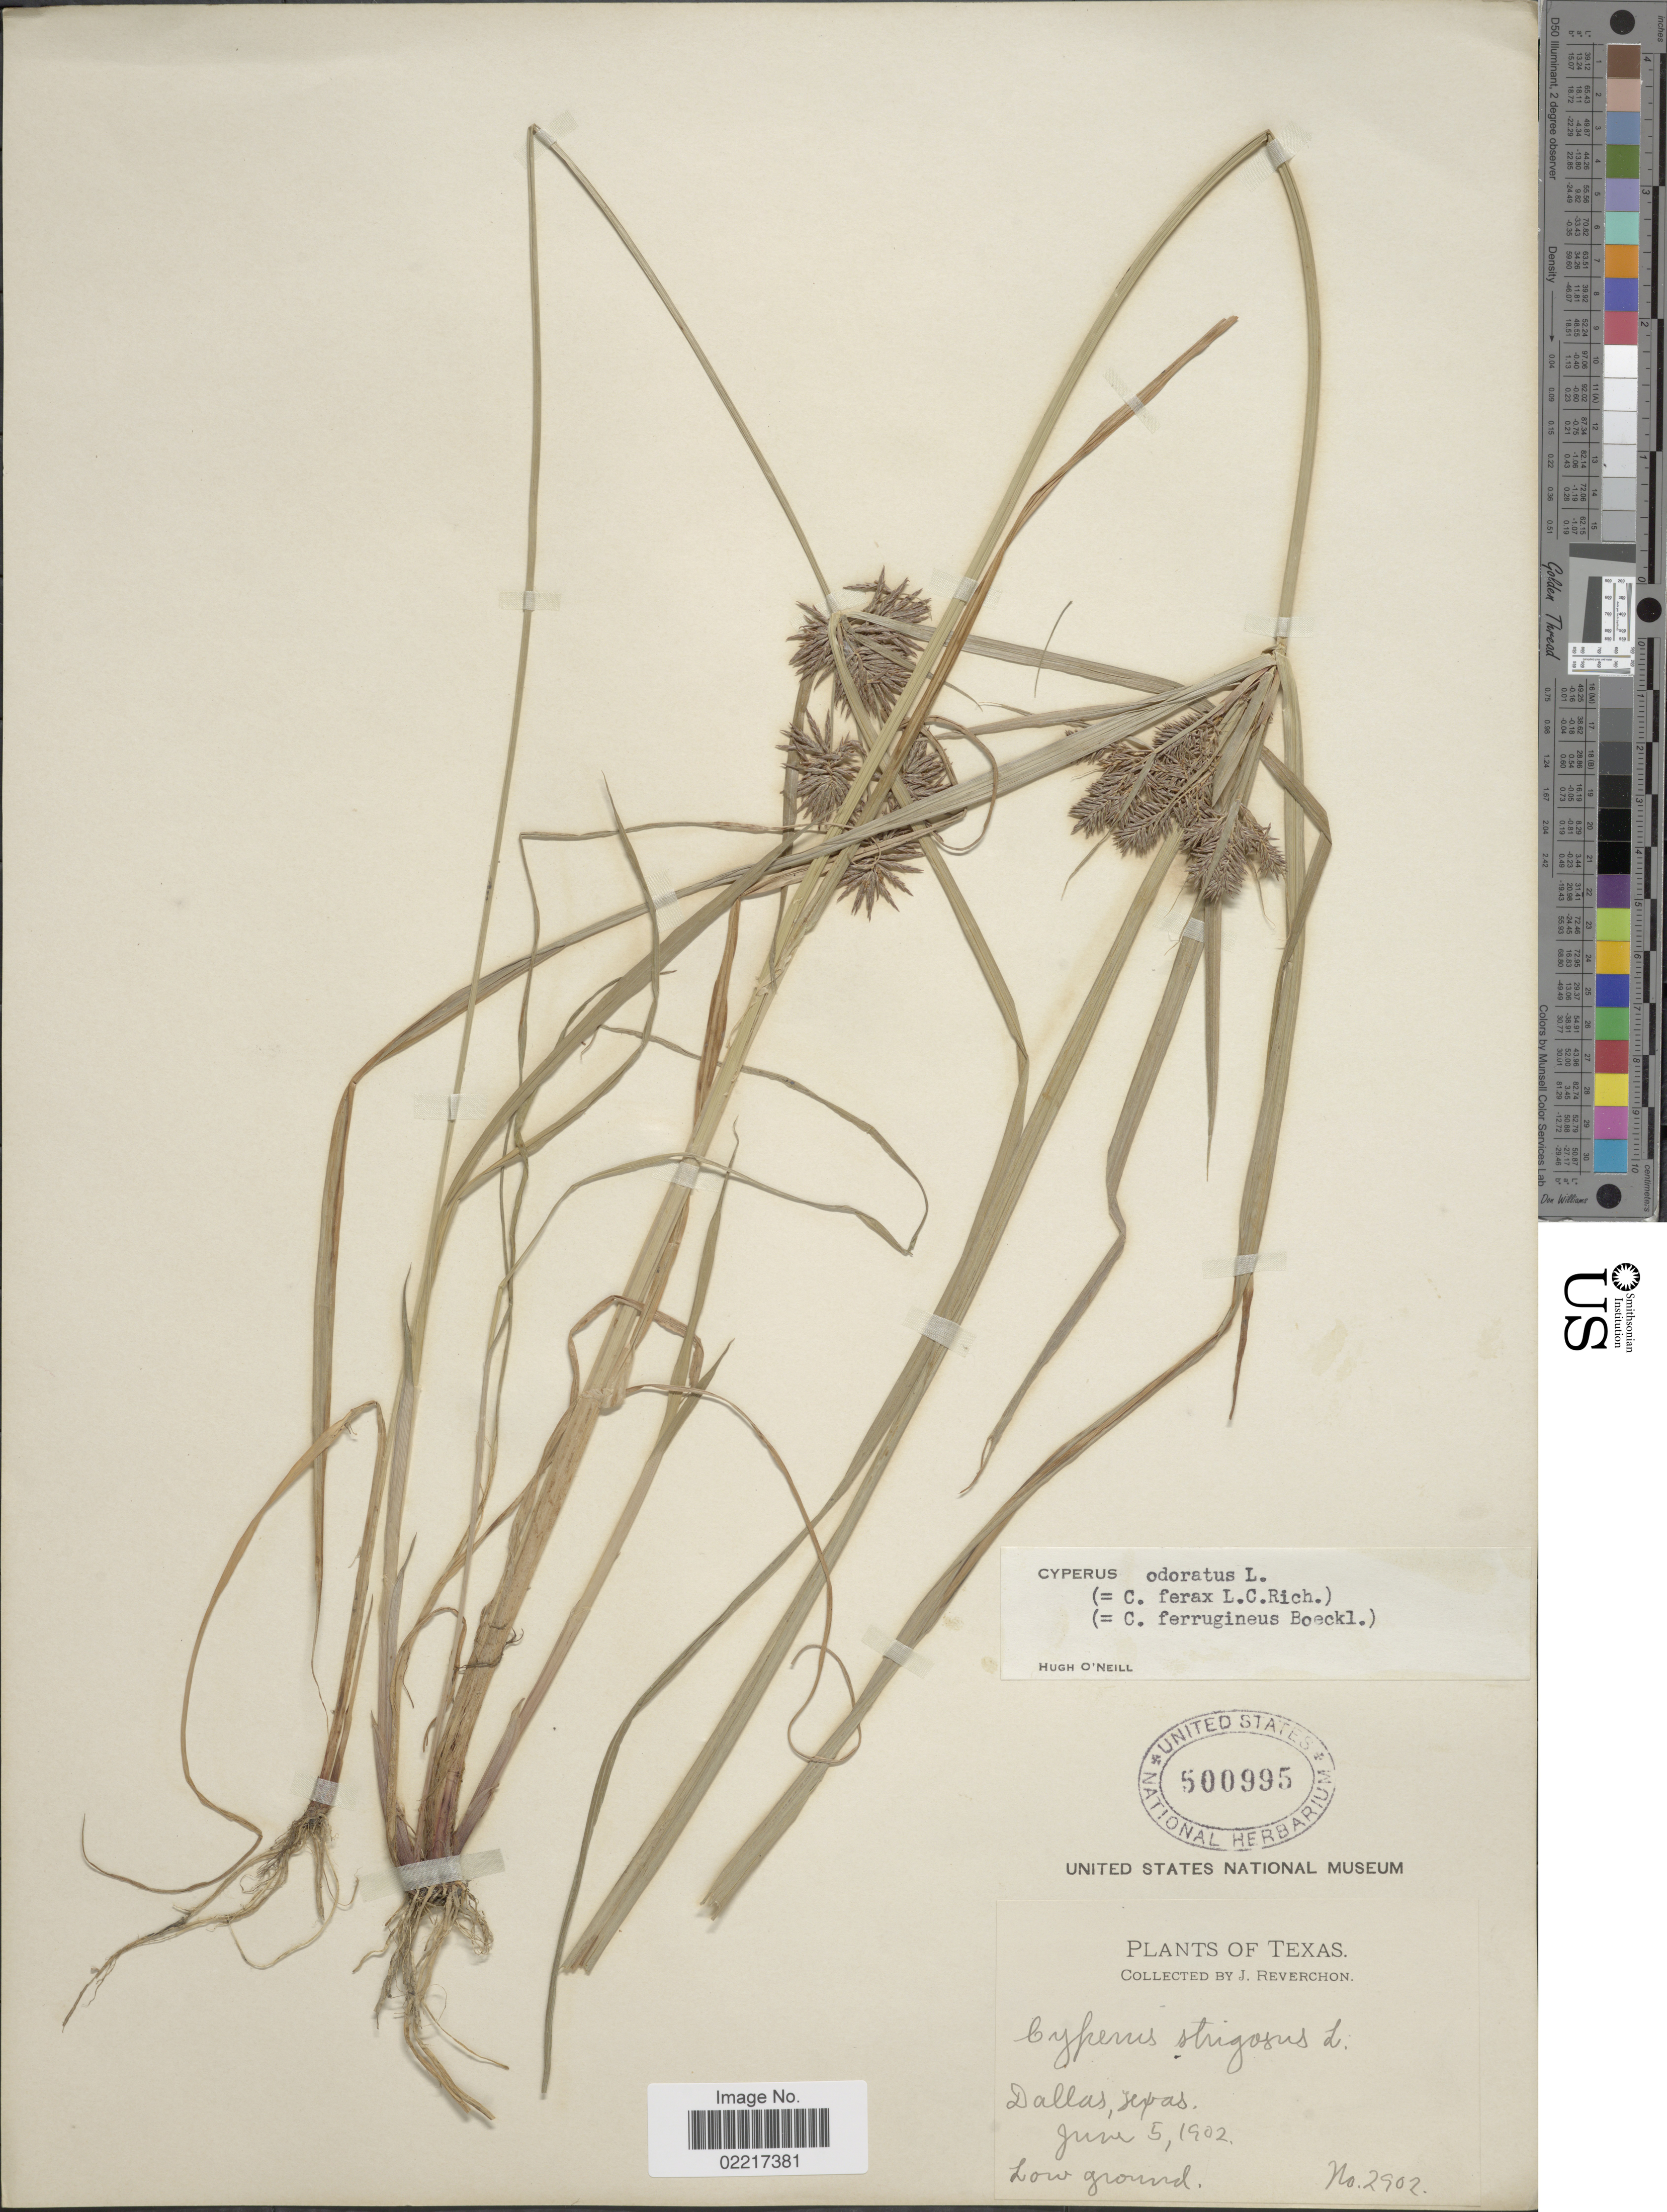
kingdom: Plantae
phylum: Tracheophyta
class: Liliopsida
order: Poales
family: Cyperaceae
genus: Cyperus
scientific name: Cyperus odoratus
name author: L.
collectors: J. Reverchon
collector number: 2902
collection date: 1902-06-05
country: United States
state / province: Texas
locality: Dallas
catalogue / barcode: US 500995